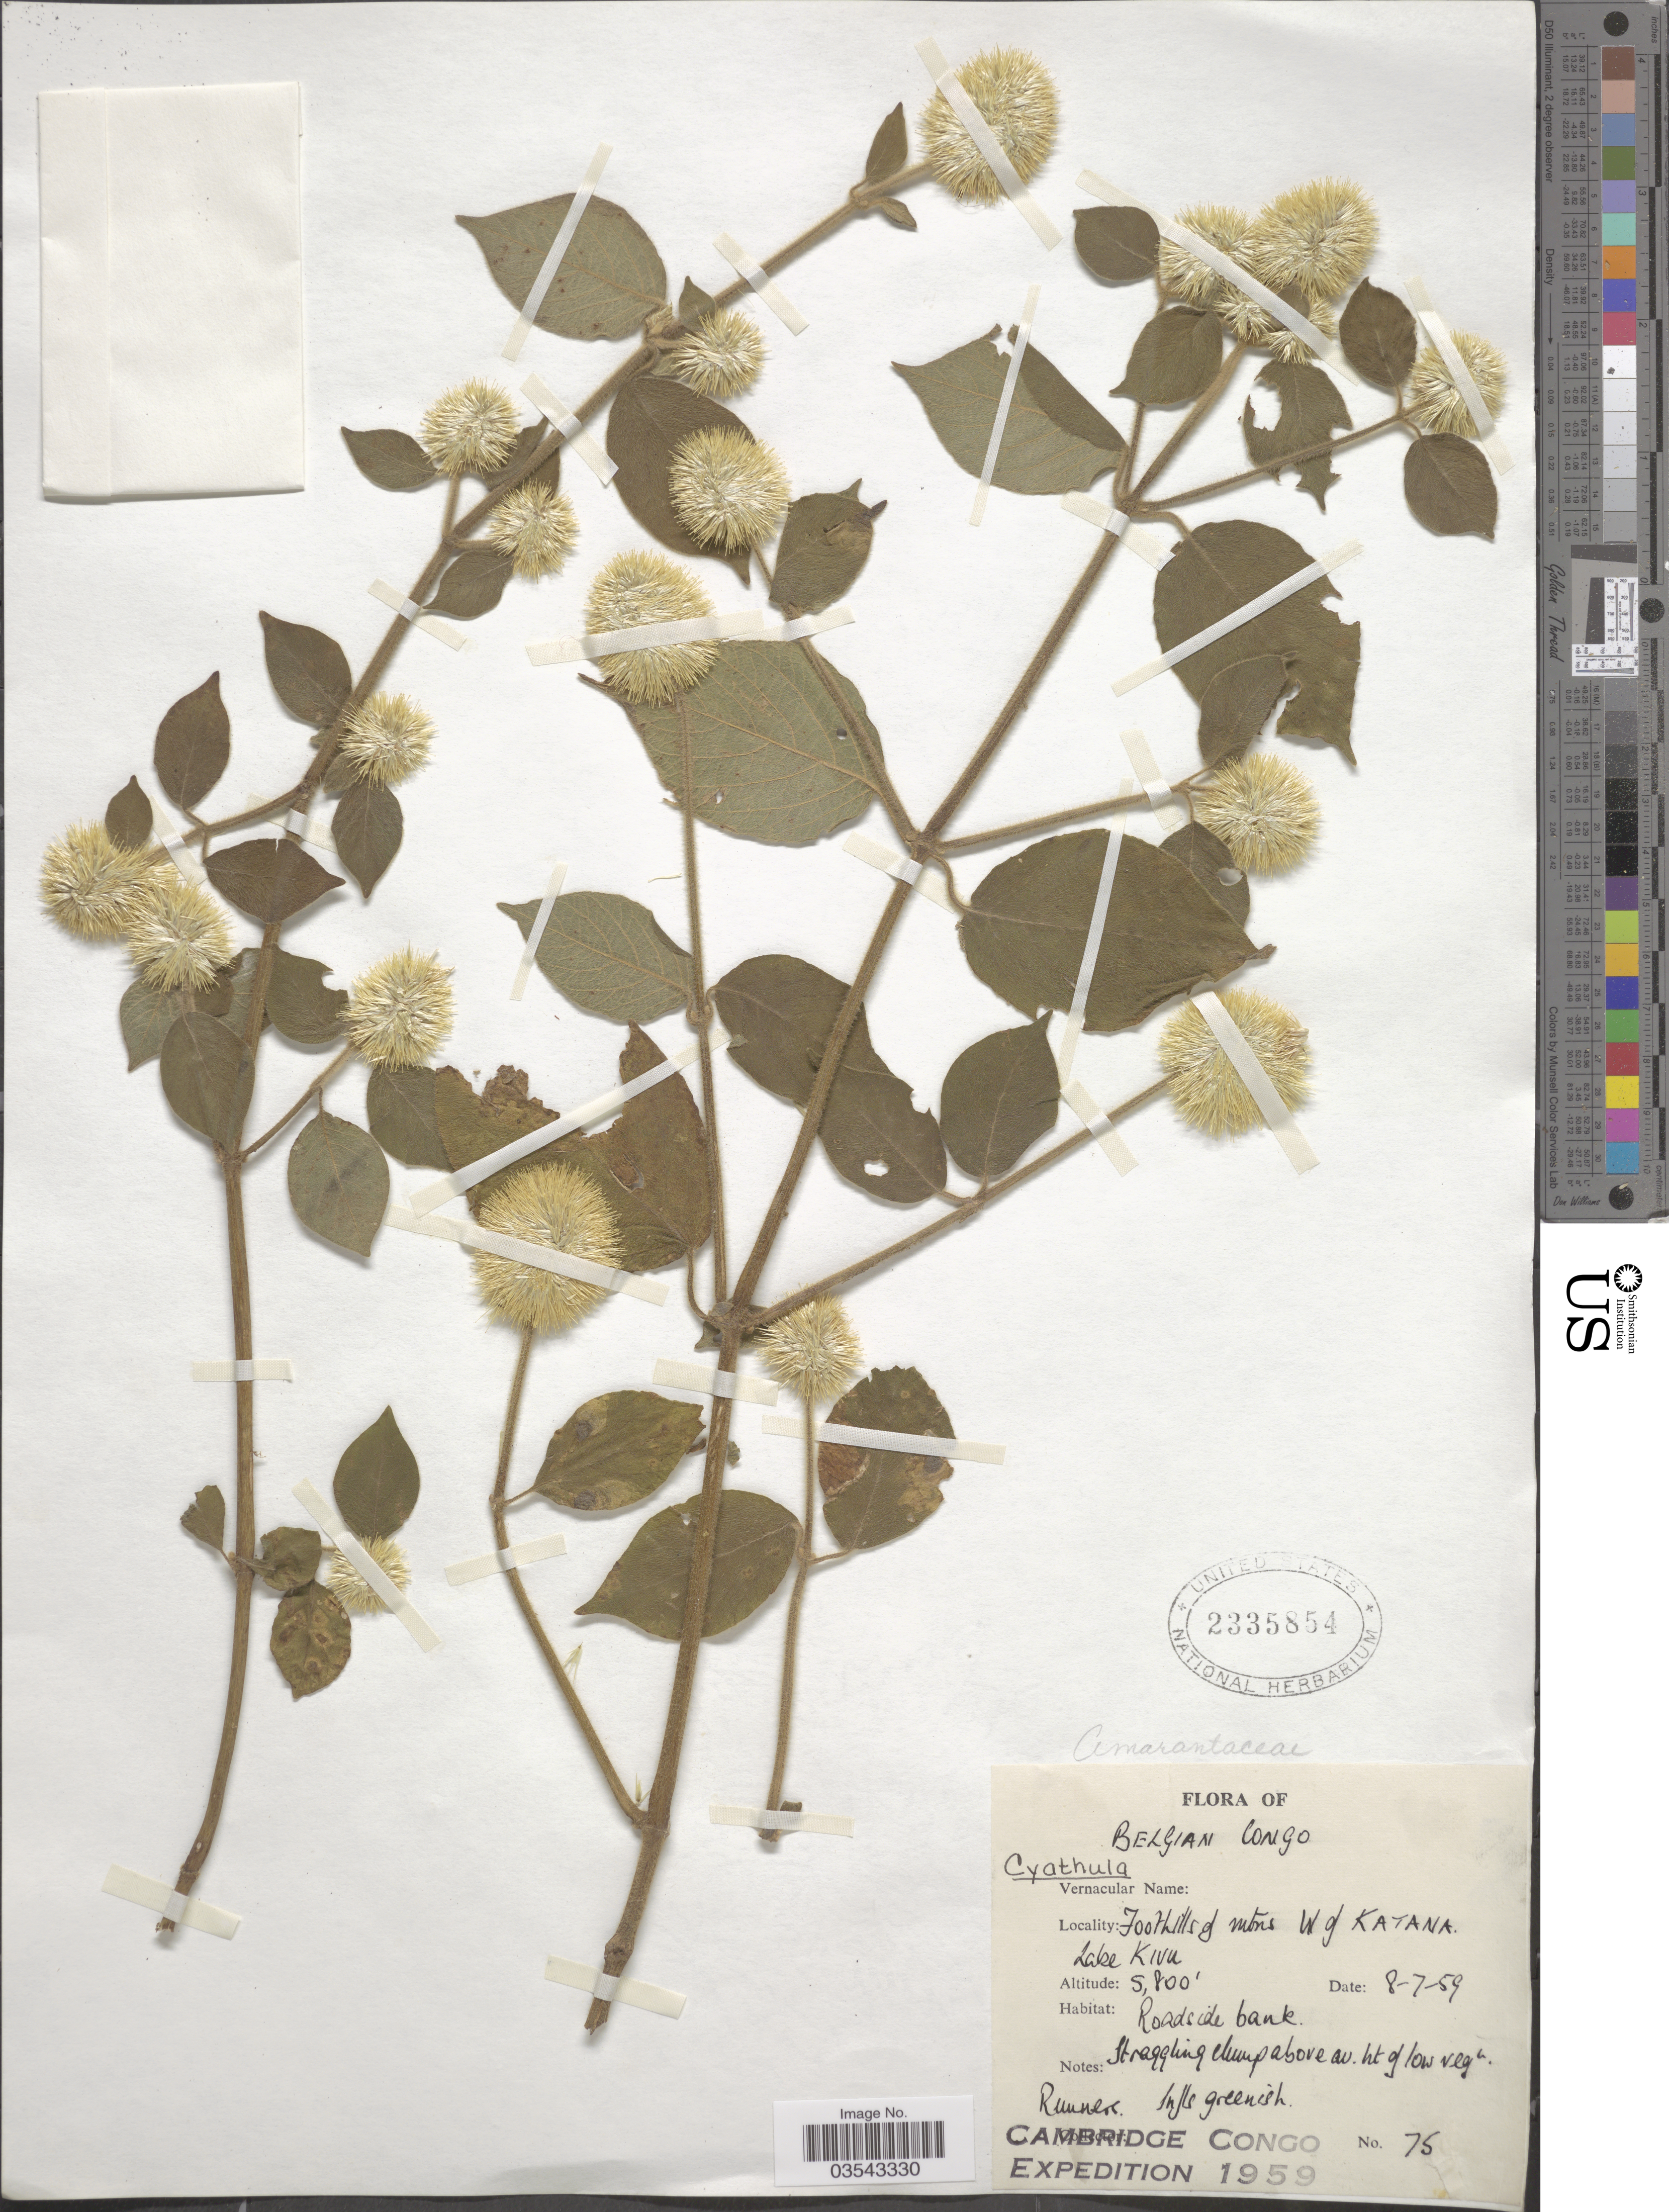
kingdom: Plantae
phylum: Tracheophyta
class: Magnoliopsida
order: Caryophyllales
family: Amaranthaceae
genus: Cyathula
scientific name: Cyathula sp.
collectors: Cambridge Congo Expedition 1959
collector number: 75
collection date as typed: Transcribed d/m/y: 8/7/59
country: Congo, Democratic Republic of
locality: Belgian Congo. Foothills mtns W of Katana. Lake Kivu.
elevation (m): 1768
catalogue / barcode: US 2335854